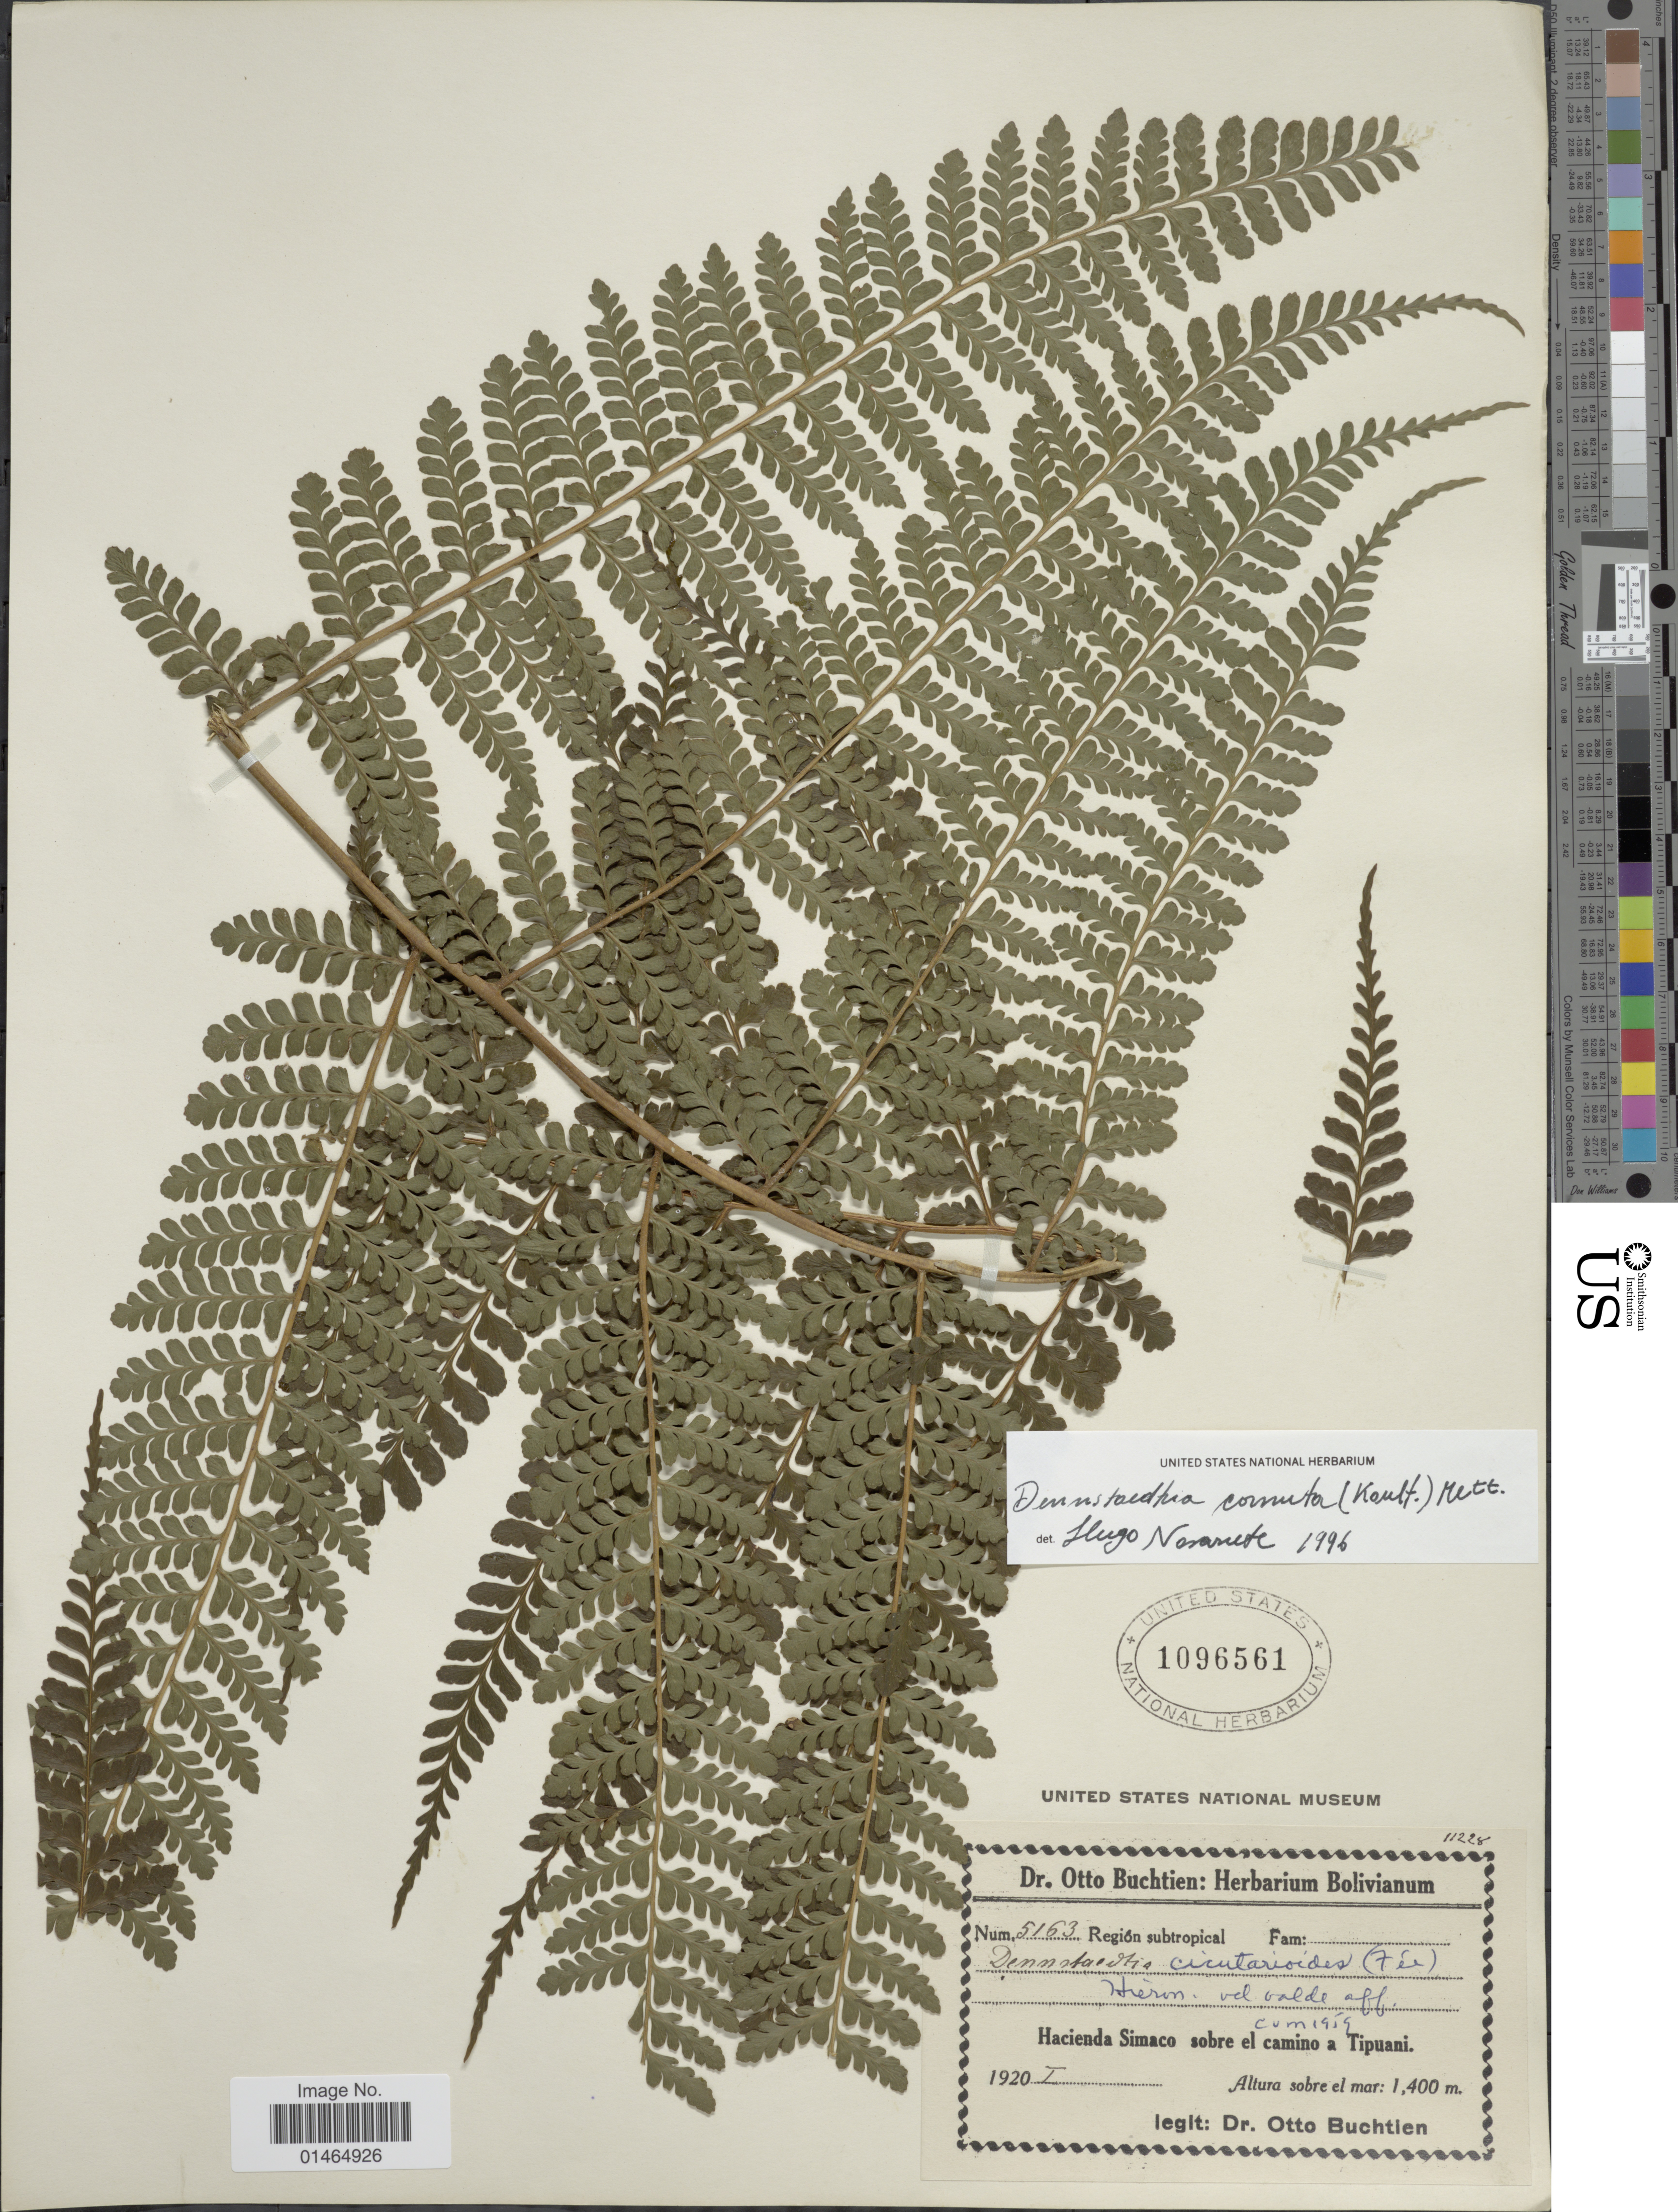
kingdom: Plantae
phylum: Tracheophyta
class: Polypodiopsida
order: Polypodiales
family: Dennstaedtiaceae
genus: Dennstaedtia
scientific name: Dennstaedtia obtusifolia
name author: (Willd.) T. Moore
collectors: O. Buchtien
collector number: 5163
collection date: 1920-01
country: Bolivia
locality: Hacienda Simaco sobre el camino a Tipuani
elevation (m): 1400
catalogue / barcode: US 1096561